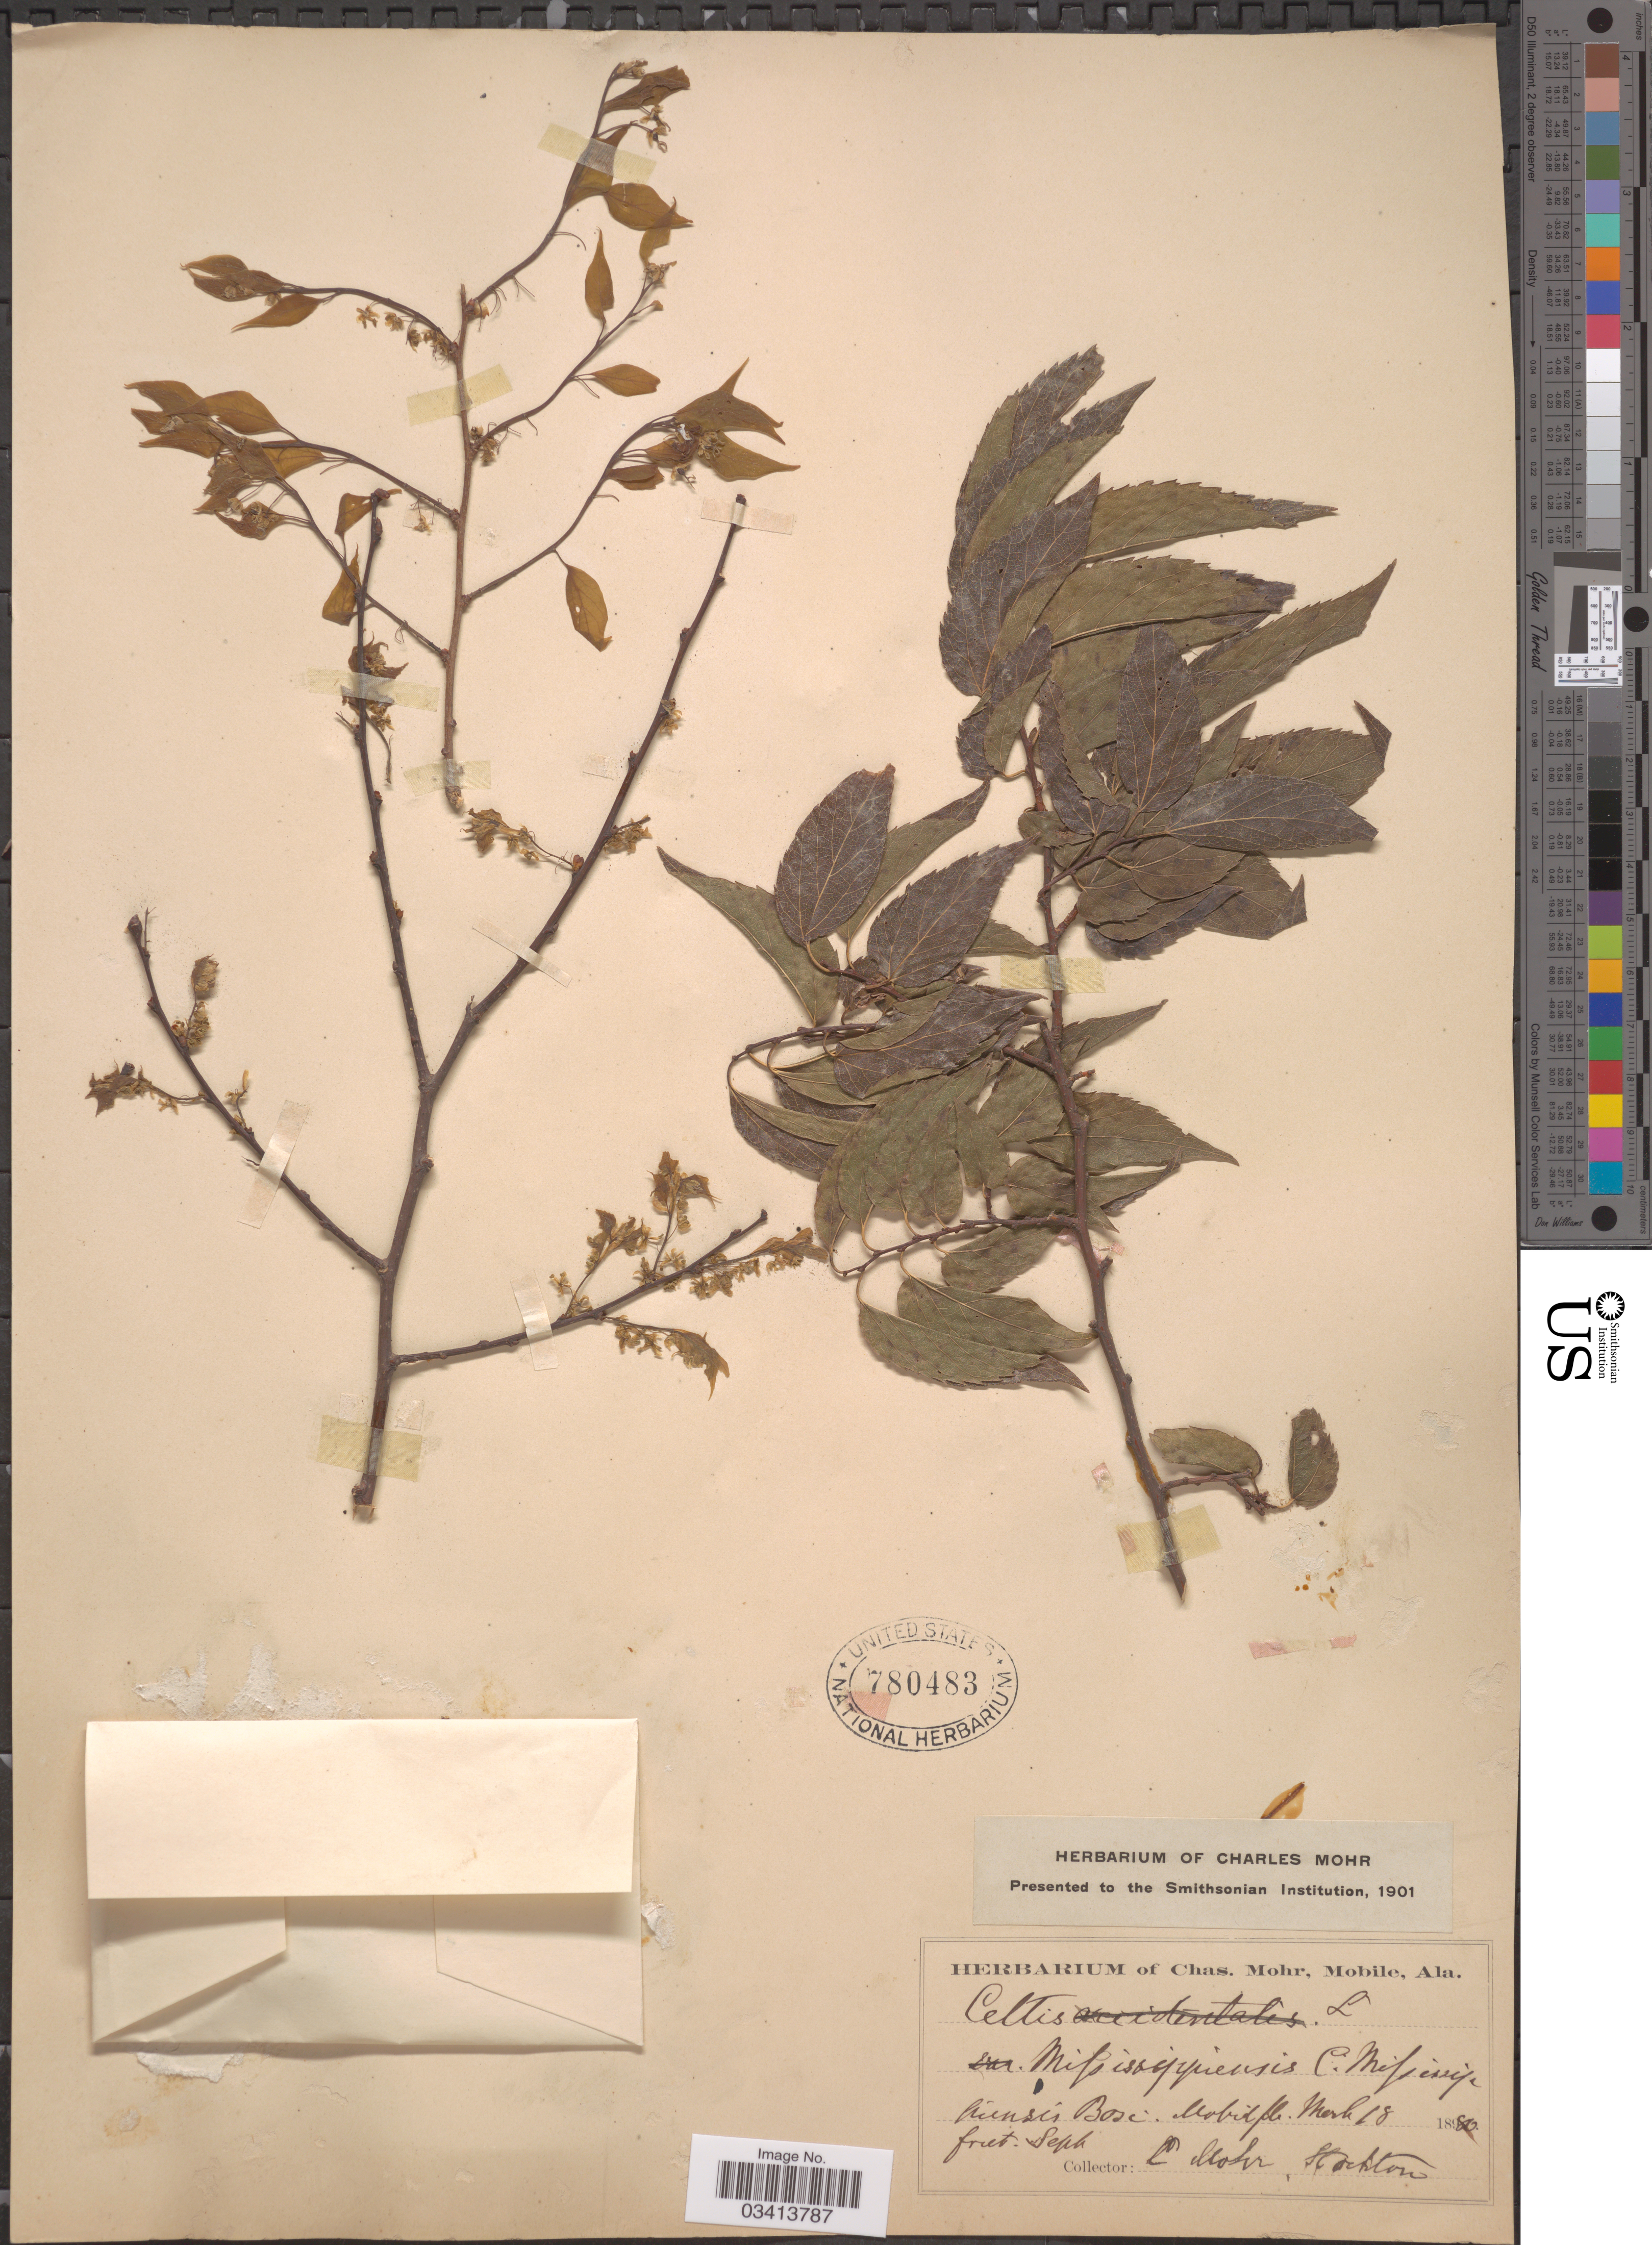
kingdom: Plantae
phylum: Tracheophyta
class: Magnoliopsida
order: Rosales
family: Cannabaceae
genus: Celtis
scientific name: Celtis laevigata var. smallii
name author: (Beadle) Sarg.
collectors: Mohr, C. T. (herbarium)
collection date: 1880-03-18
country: United States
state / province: Alabama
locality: Mobile.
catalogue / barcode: US 780483